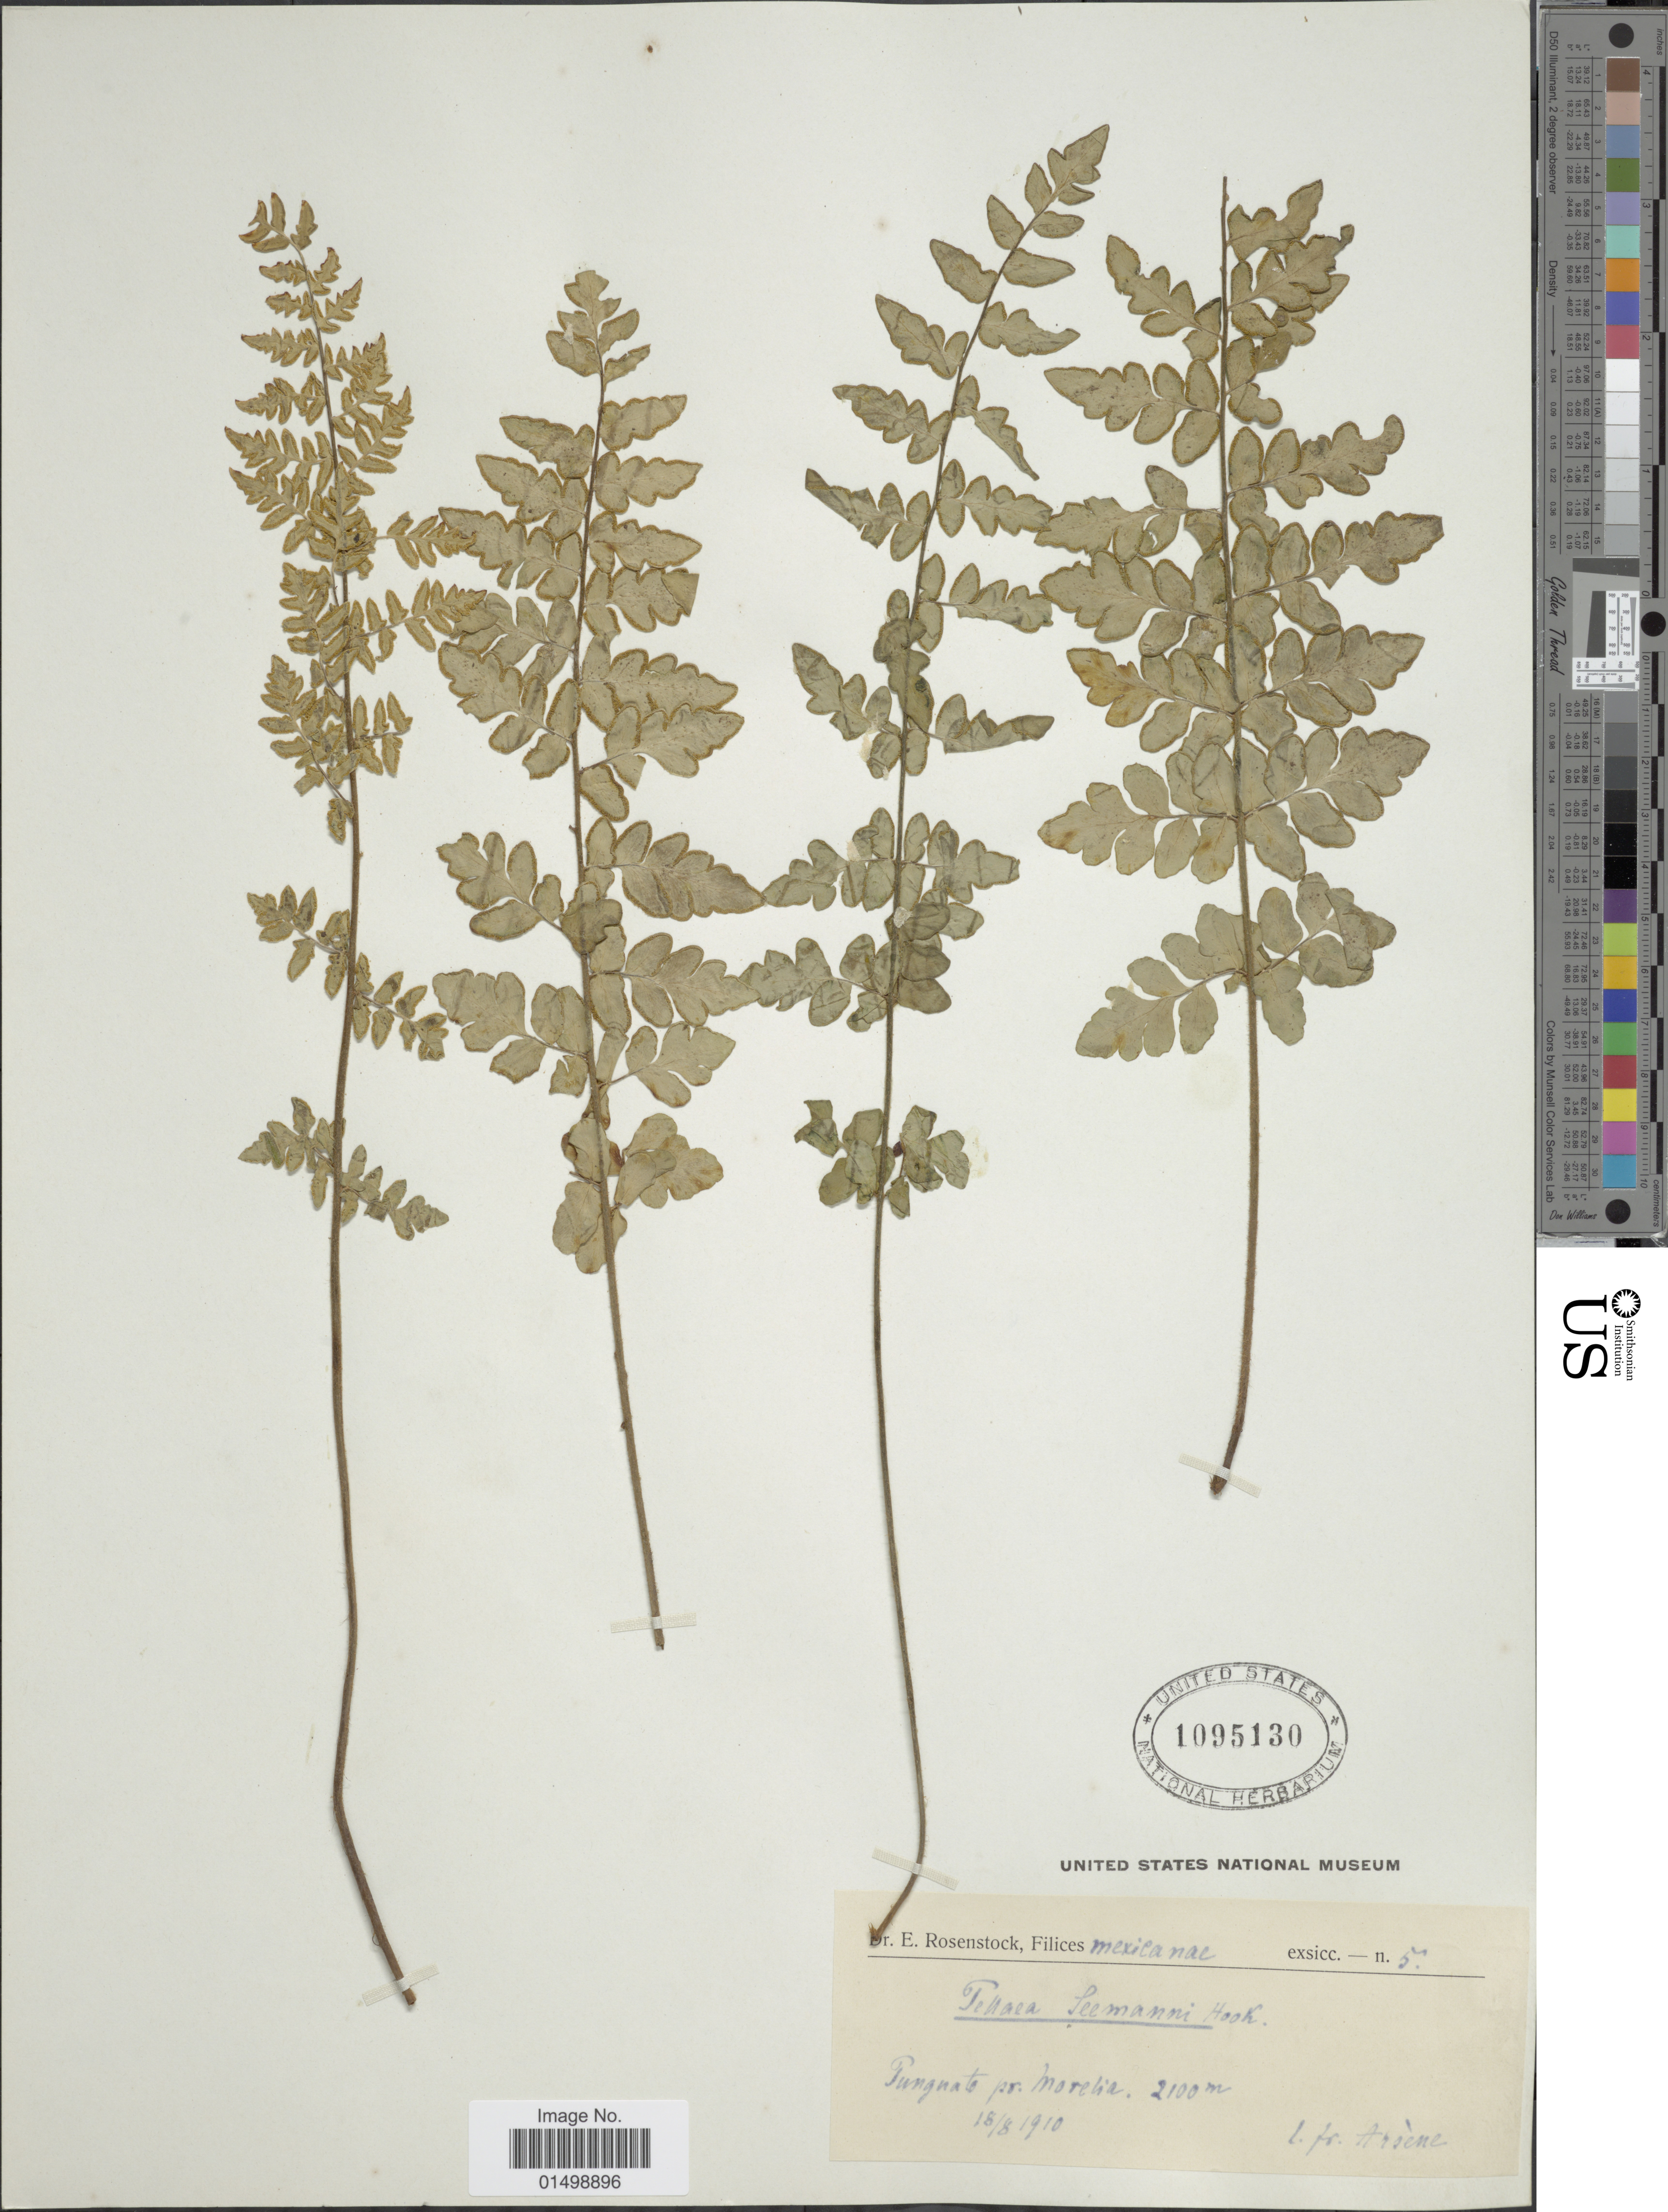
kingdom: Plantae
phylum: Tracheophyta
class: Polypodiopsida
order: Polypodiales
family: Pteridaceae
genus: Cheilanthes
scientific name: Cheilanthes lozanii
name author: (Maxon) R.M. Tryon & A.F. Tryon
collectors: Bro. G. Arsène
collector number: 5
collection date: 1910-08-18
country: Mexico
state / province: Michoacán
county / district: Morelia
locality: Punguato pr. Morelia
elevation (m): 2100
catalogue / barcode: US 1095130